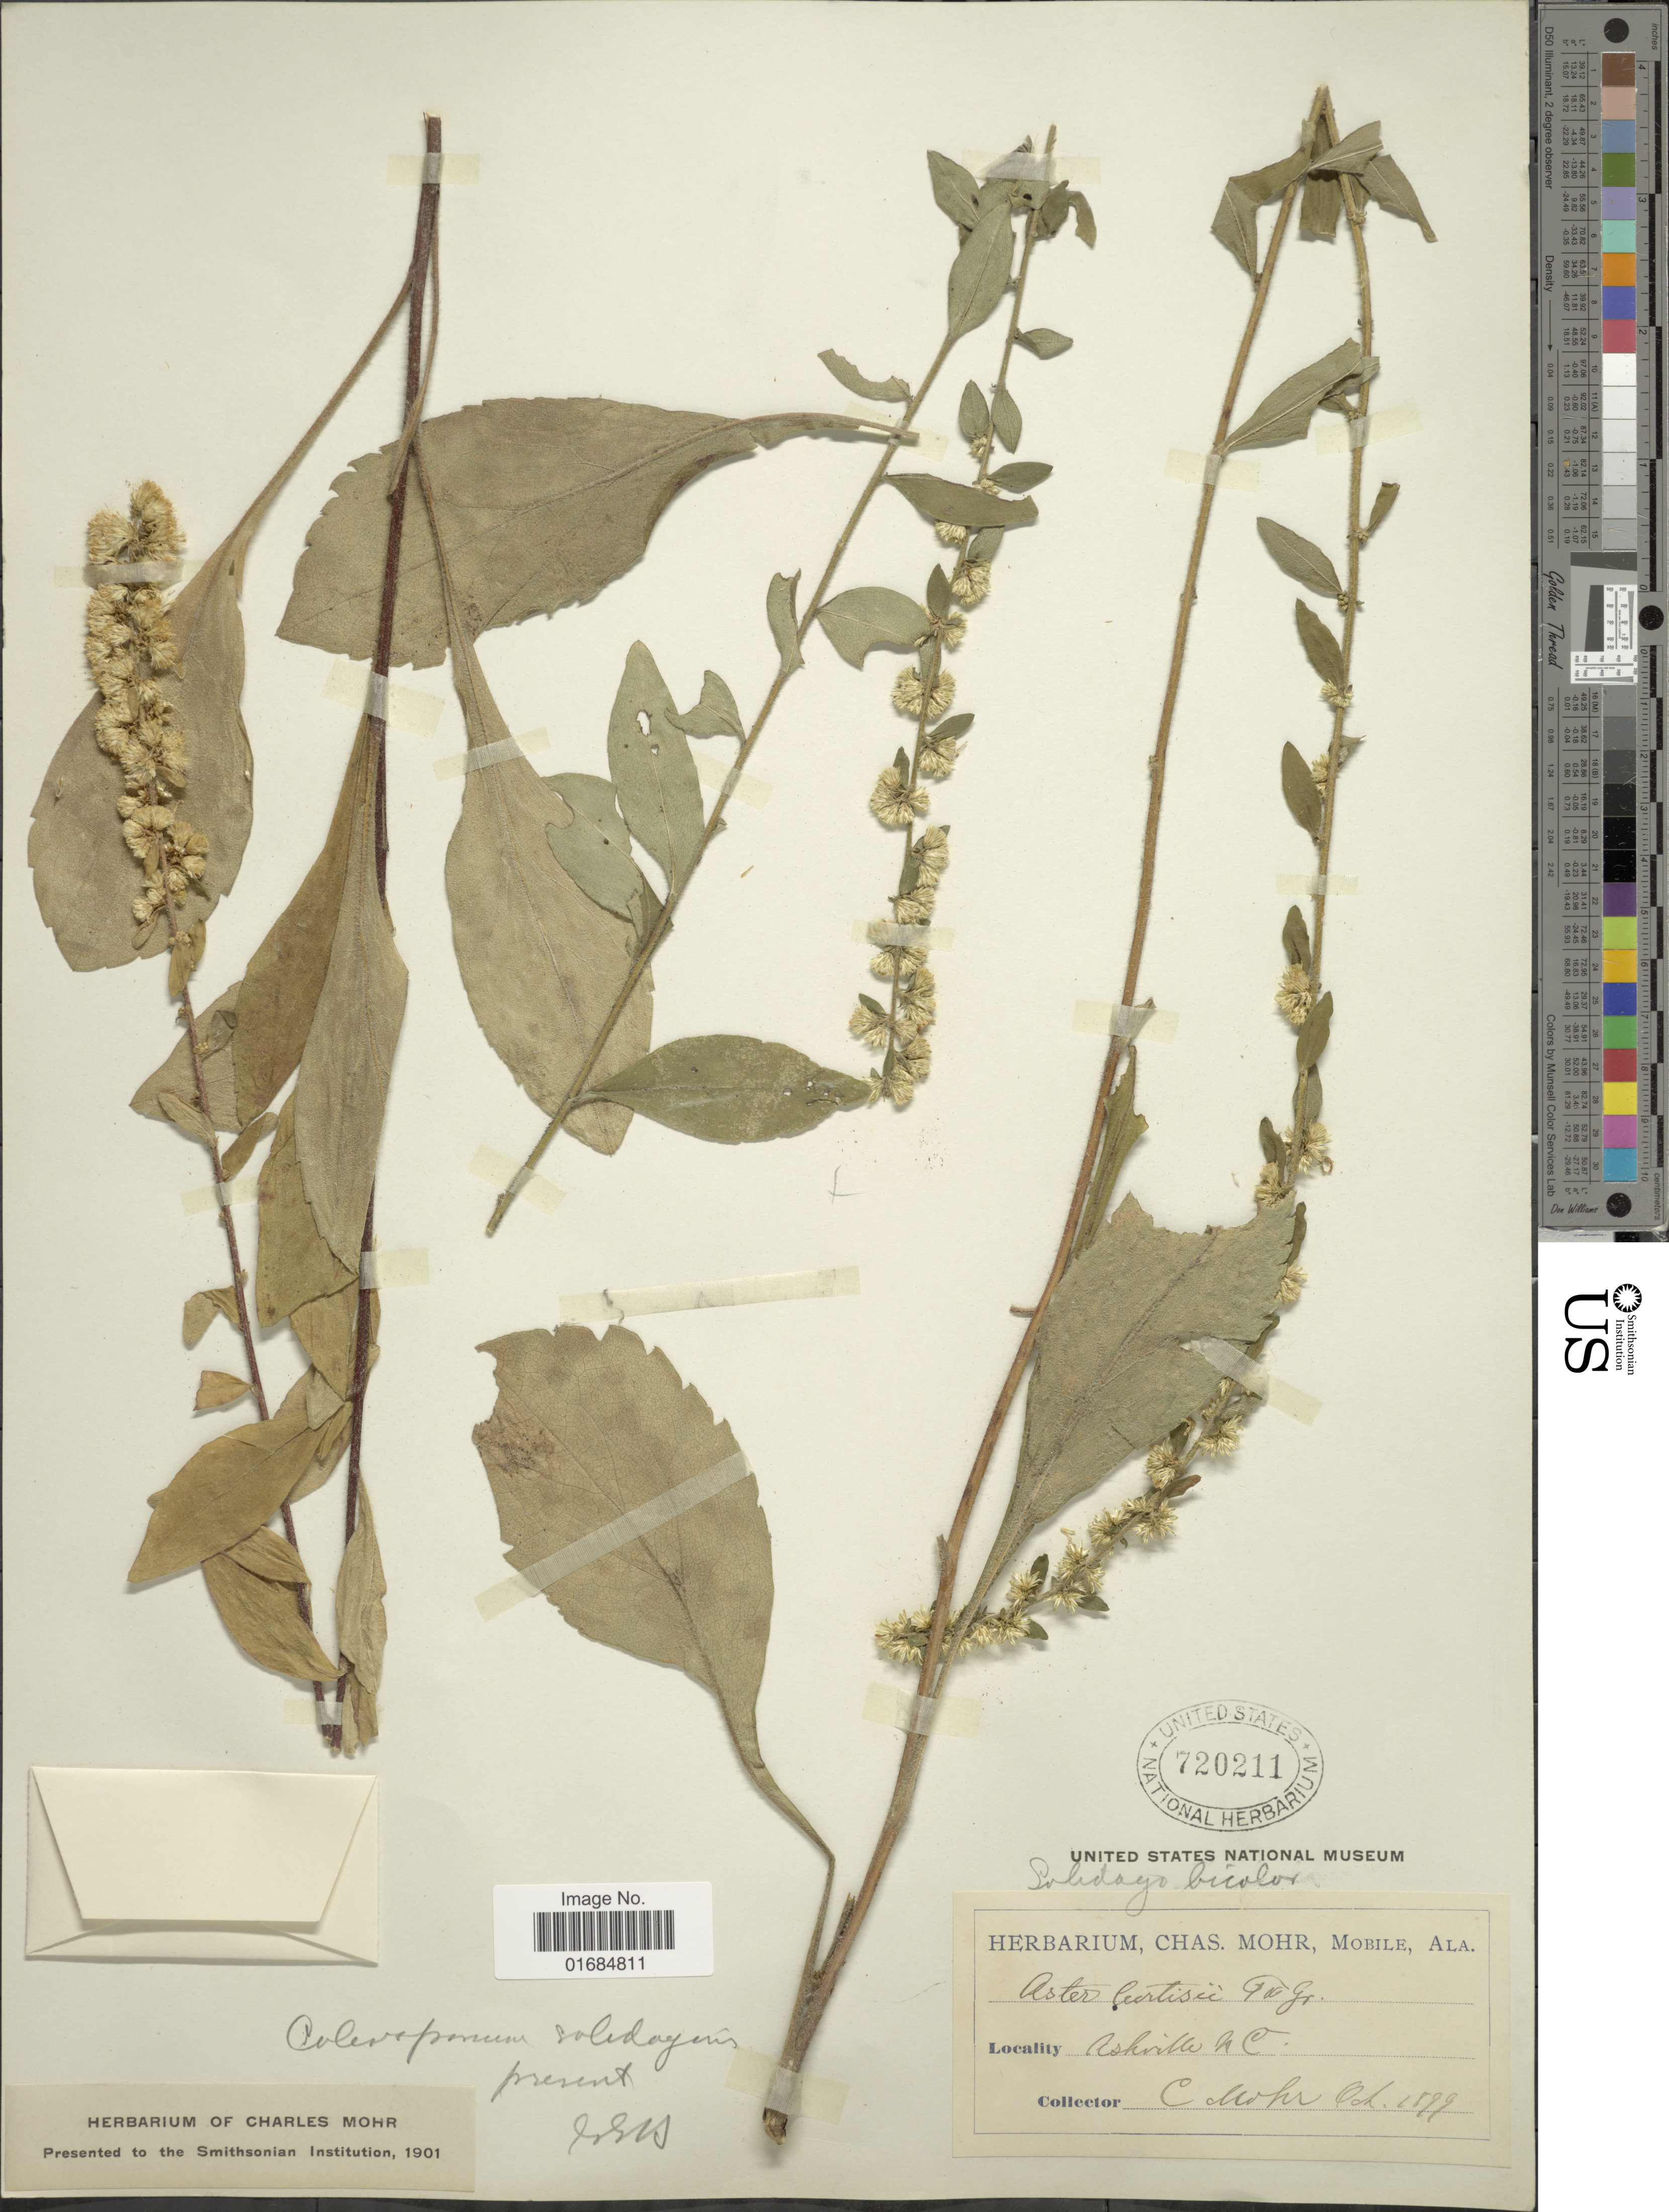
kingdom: Plantae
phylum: Tracheophyta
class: Magnoliopsida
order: Asterales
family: Asteraceae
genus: Solidago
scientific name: Solidago bicolor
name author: L.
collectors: Mohr, C. T. (herbarium)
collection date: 1899-10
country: United States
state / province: North Carolina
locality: Ashville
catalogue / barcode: US 720211